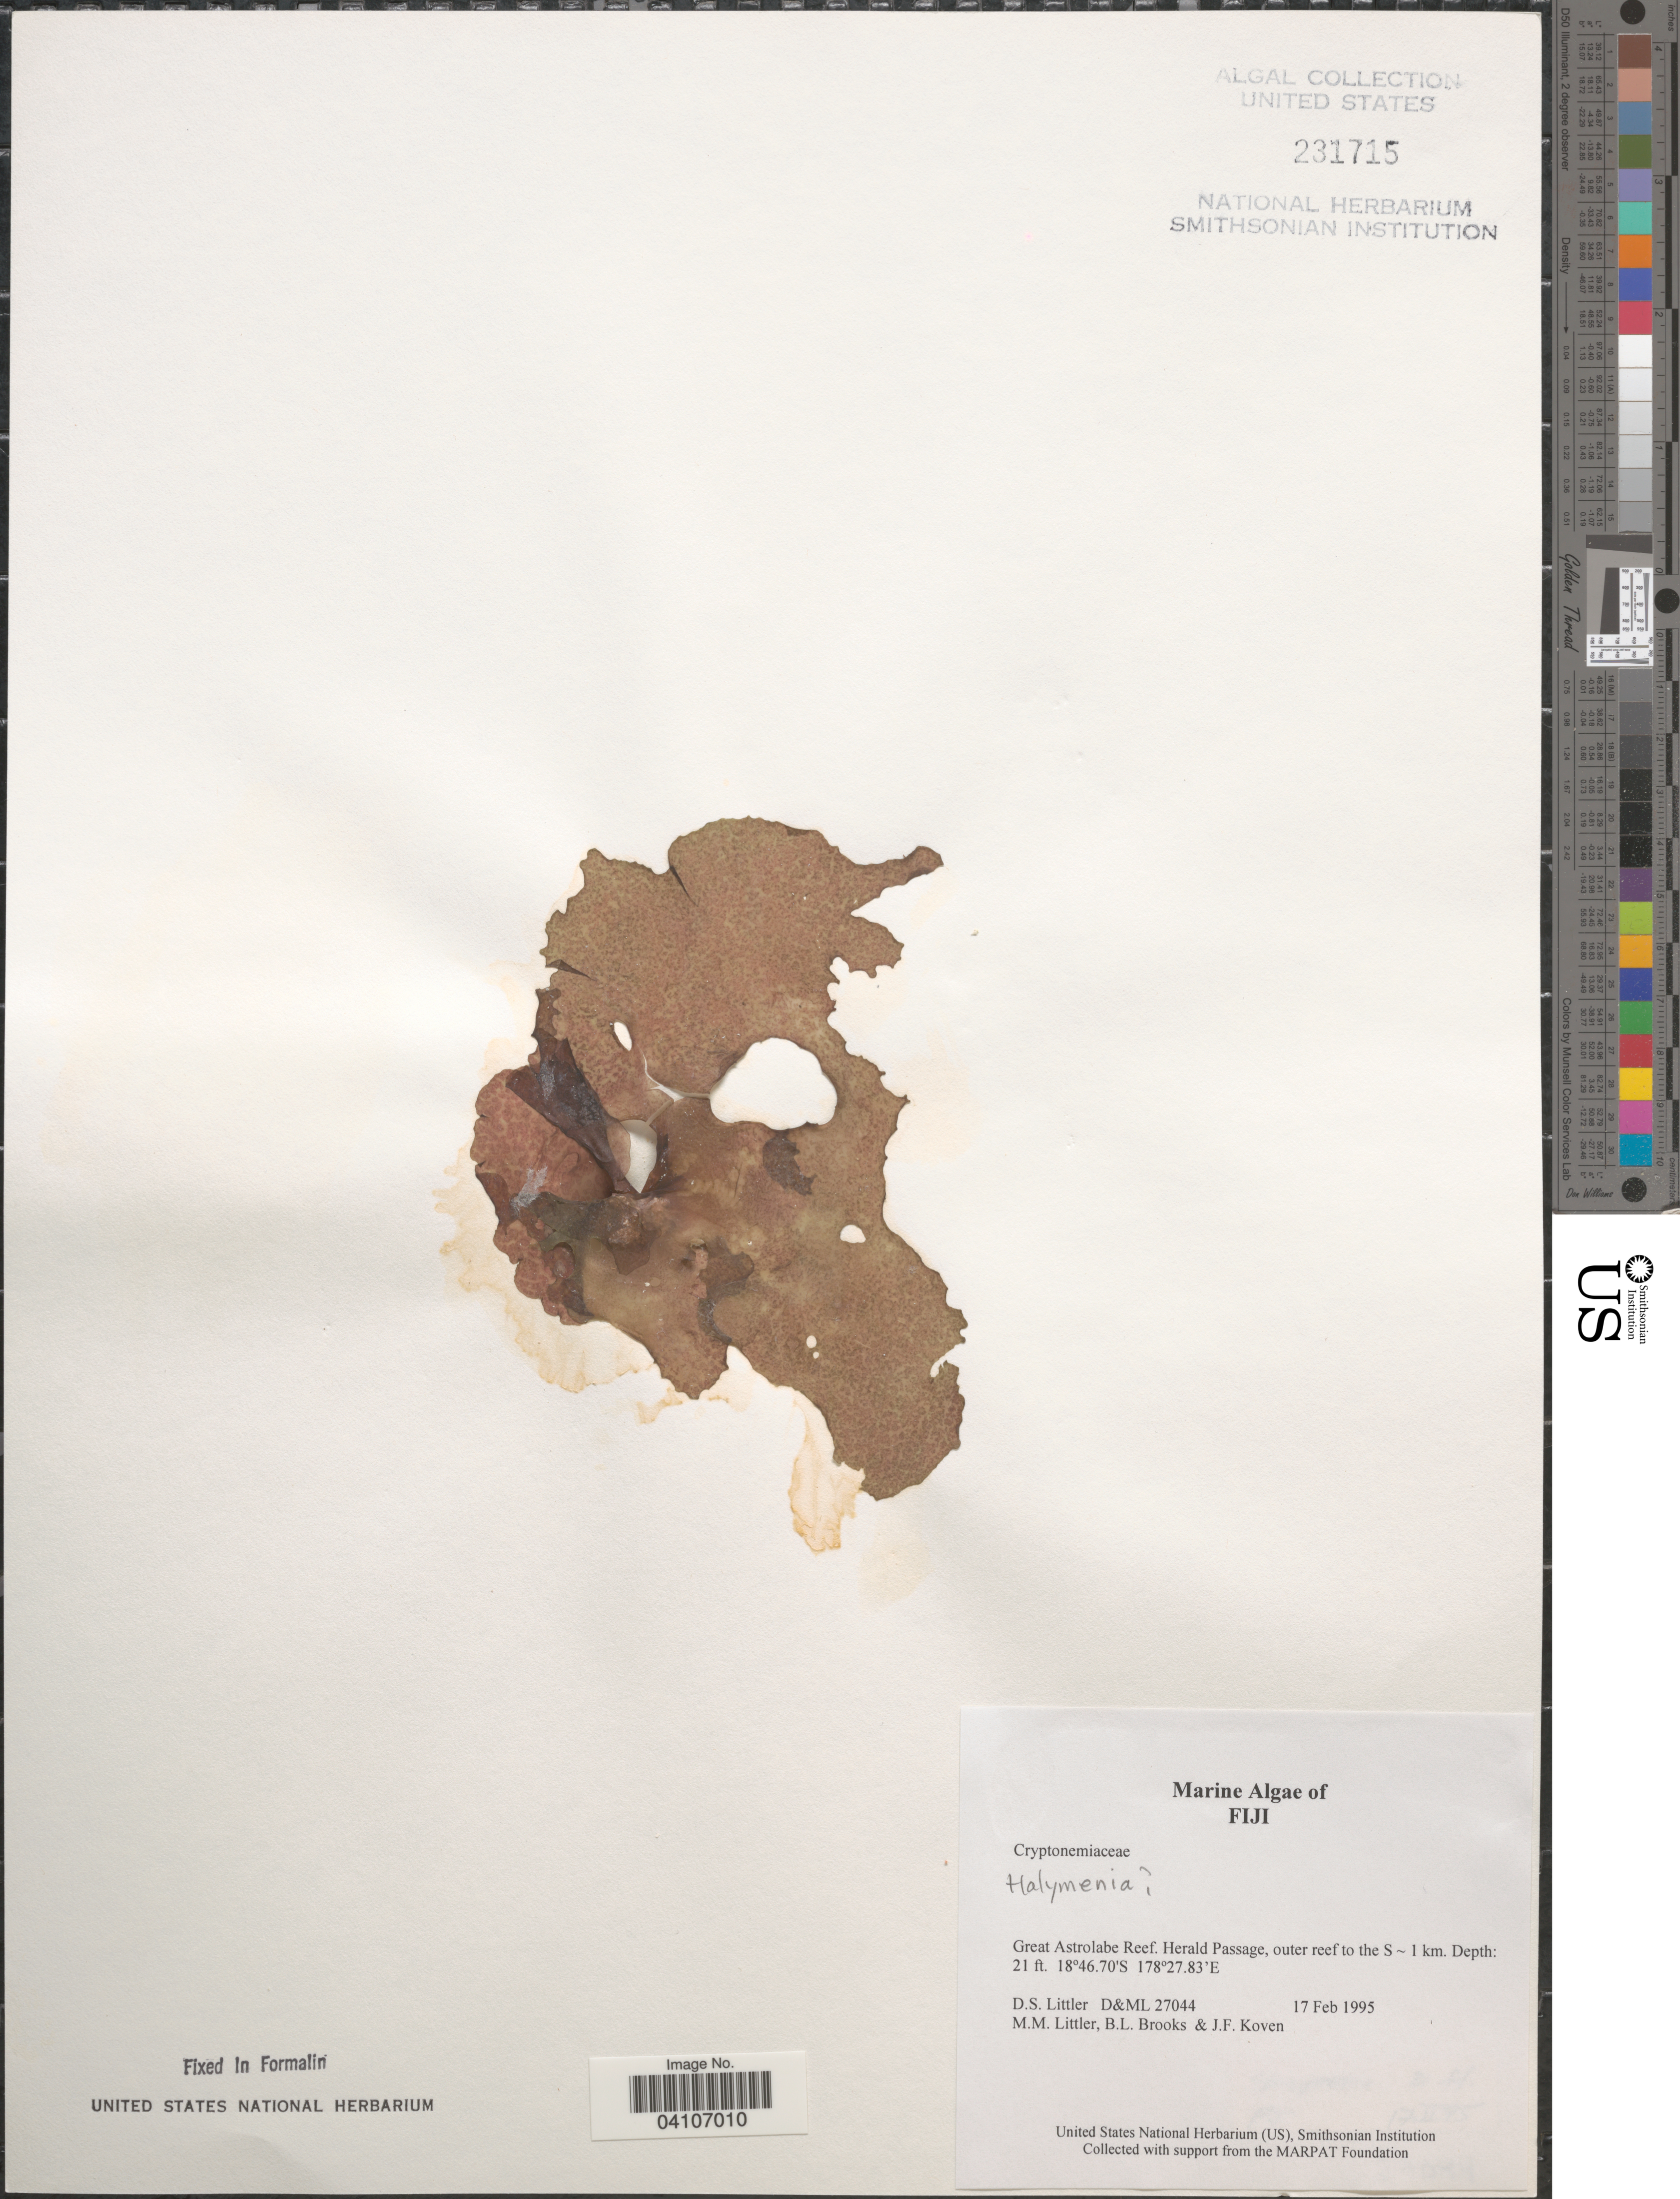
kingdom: Plantae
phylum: Rhodophyta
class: Florideophyceae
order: Halymeniales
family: Halymeniaceae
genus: Halymenia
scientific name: Halymenia sp.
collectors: D. S. Littler, B. Brooks & J. Koven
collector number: D&ML27044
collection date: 1995-02-17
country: Fiji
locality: Great Astrolabe Reef. Herald Passage, outer reef to the S ~ 1 km.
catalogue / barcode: US 231715